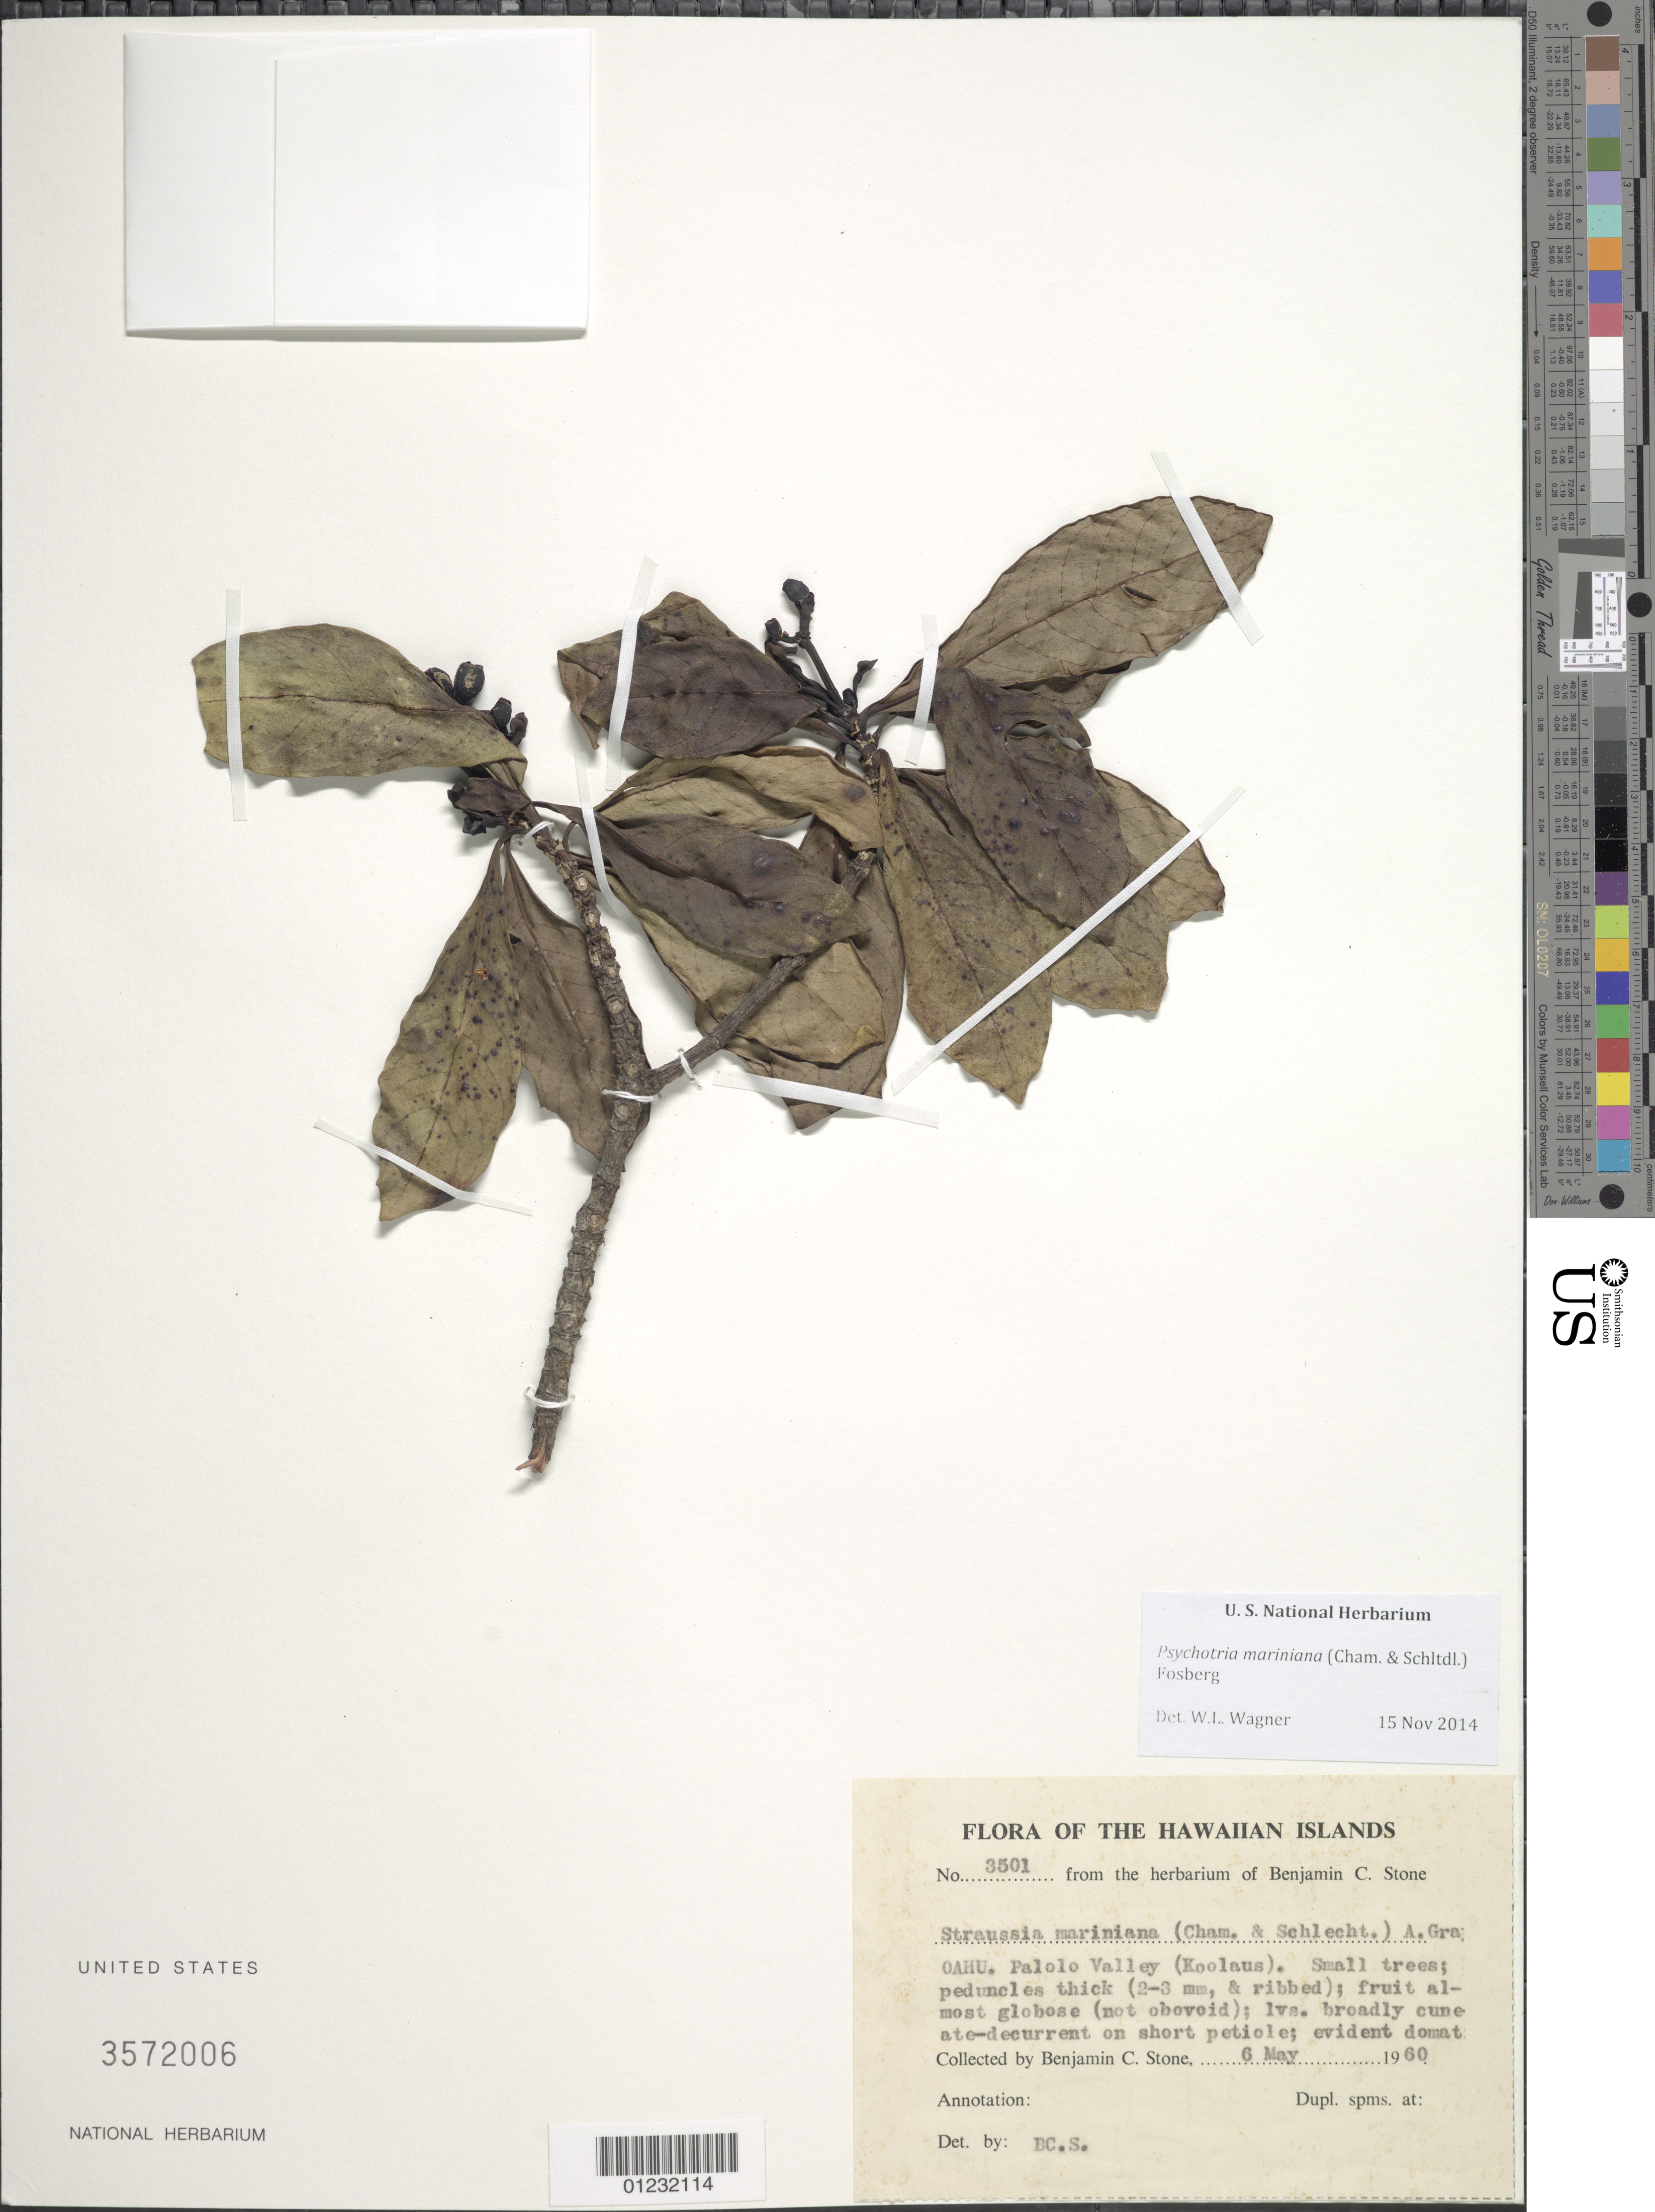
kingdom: Plantae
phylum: Tracheophyta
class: Magnoliopsida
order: Gentianales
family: Rubiaceae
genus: Psychotria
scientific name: Psychotria mariniana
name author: (Cham. & Schltdl.) Fosberg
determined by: Wagner, W. L., (BOT), Smithsonian Institution - National Museum of Natural History (UNITED STATES)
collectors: B. C. Stone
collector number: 3501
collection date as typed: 6 May 1960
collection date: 1960-05-06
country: United States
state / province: Hawaii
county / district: Honolulu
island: Oahu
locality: Palolo Valley.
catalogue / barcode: US 3572006